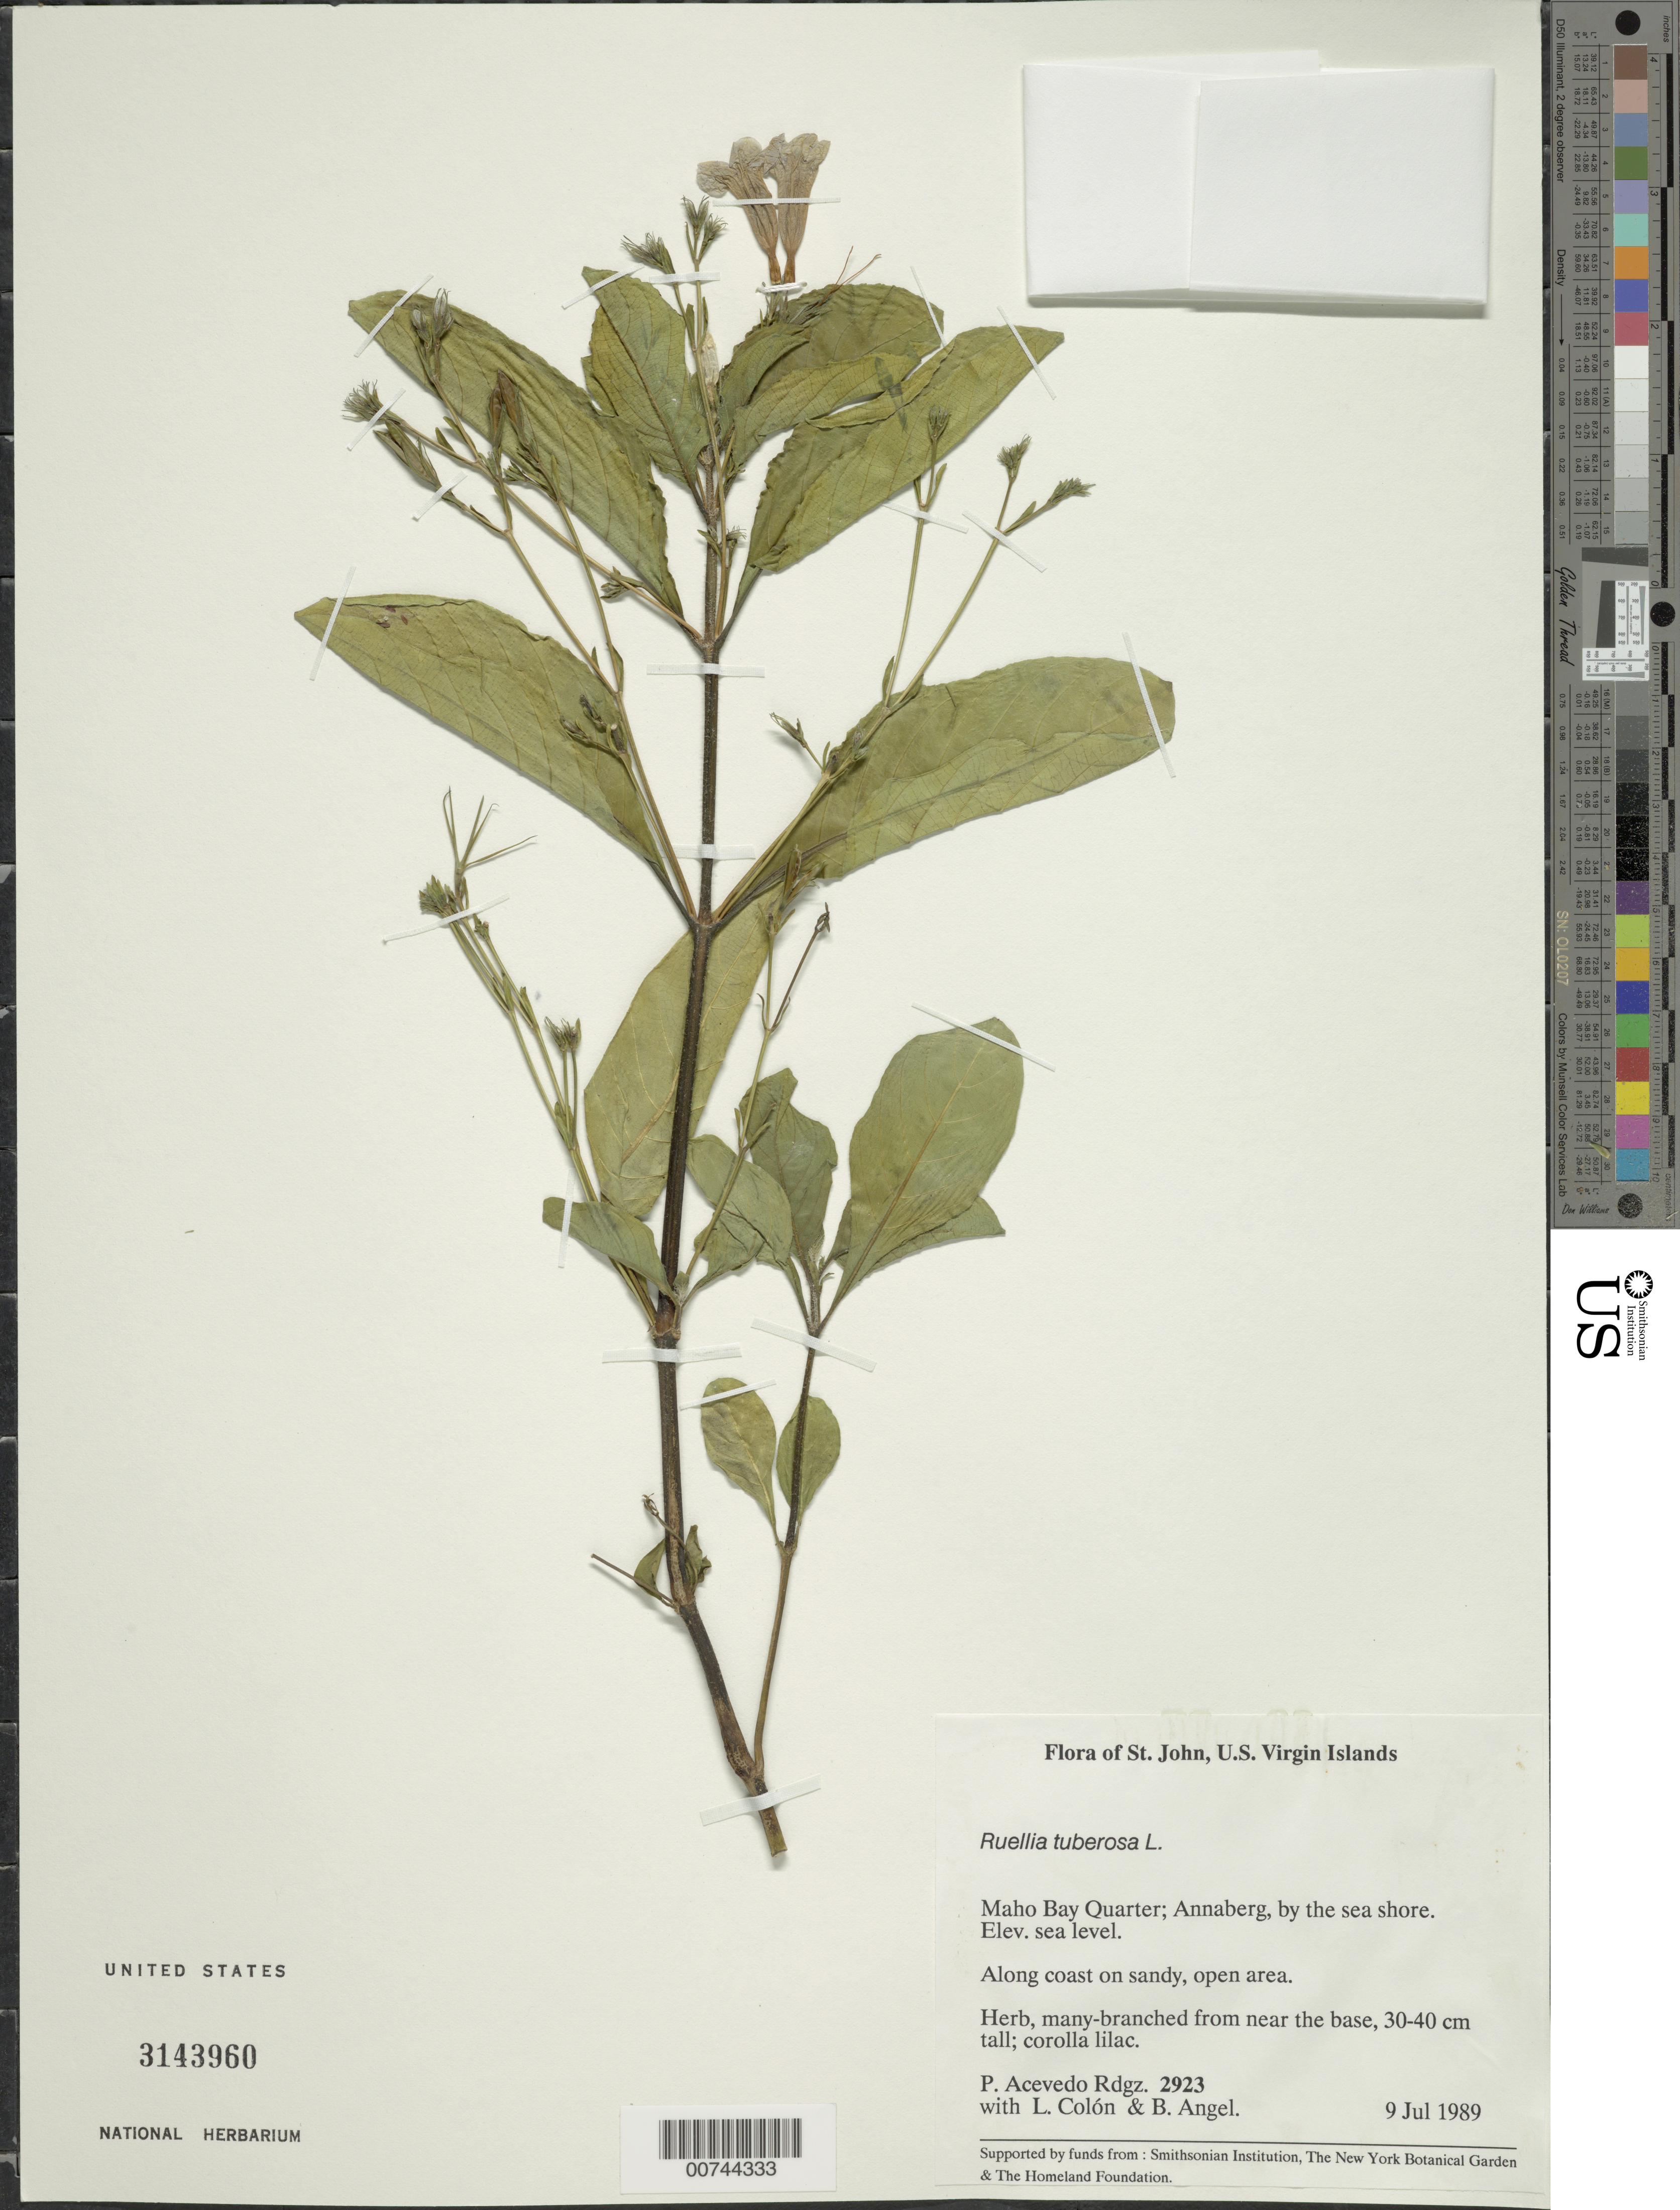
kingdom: Plantae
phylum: Tracheophyta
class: Magnoliopsida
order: Lamiales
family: Acanthaceae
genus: Ruellia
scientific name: Ruellia tuberosa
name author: L.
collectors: P. Acevedo-Rodr., L. Colon & Bobbi Angell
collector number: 2923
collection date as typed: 09 Jul 1989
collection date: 1989-07-09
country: U.S. Virgin Islands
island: St. John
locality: Along sandy area by Annaberg.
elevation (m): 0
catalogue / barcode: US 3143960